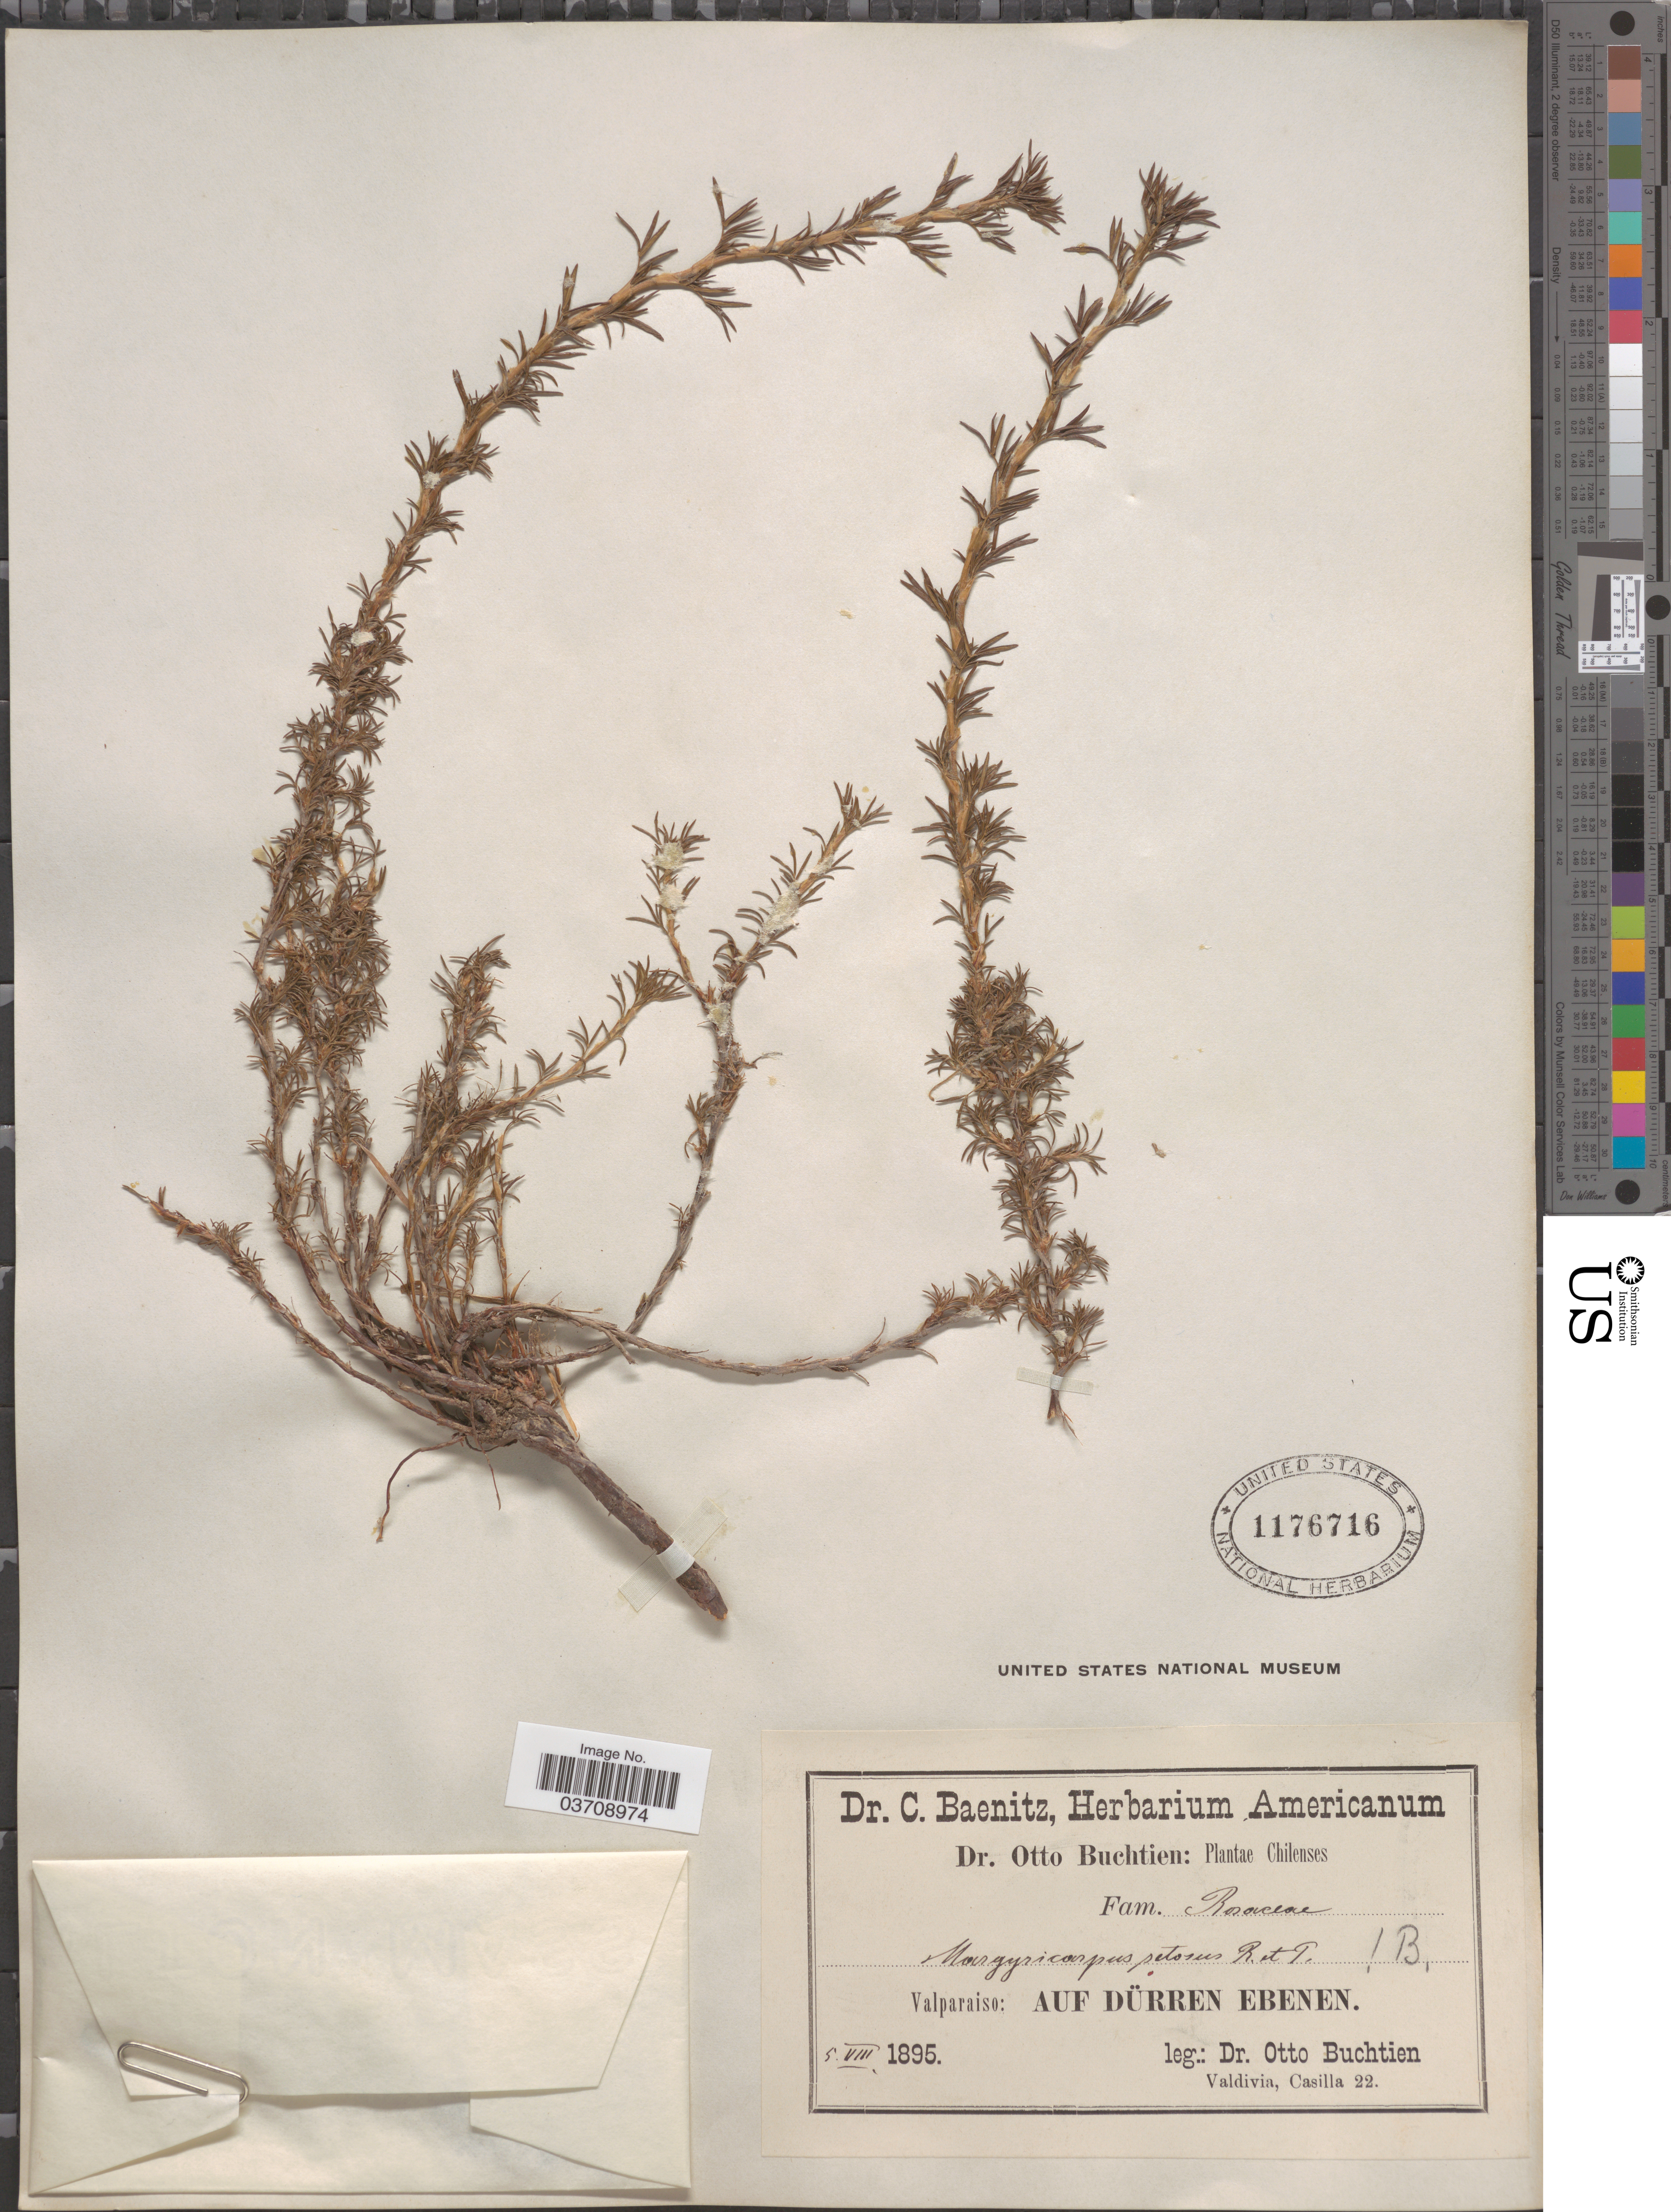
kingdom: Plantae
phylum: Tracheophyta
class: Magnoliopsida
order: Rosales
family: Rosaceae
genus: Margyricarpus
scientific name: Margyricarpus pinnatus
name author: (Lam.) Kuntze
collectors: O. Buchtien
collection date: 1895-08-05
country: Chile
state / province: Valparaíso (V)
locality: Valparaiso: Auf Dürren Ebenen.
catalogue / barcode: US 1176716